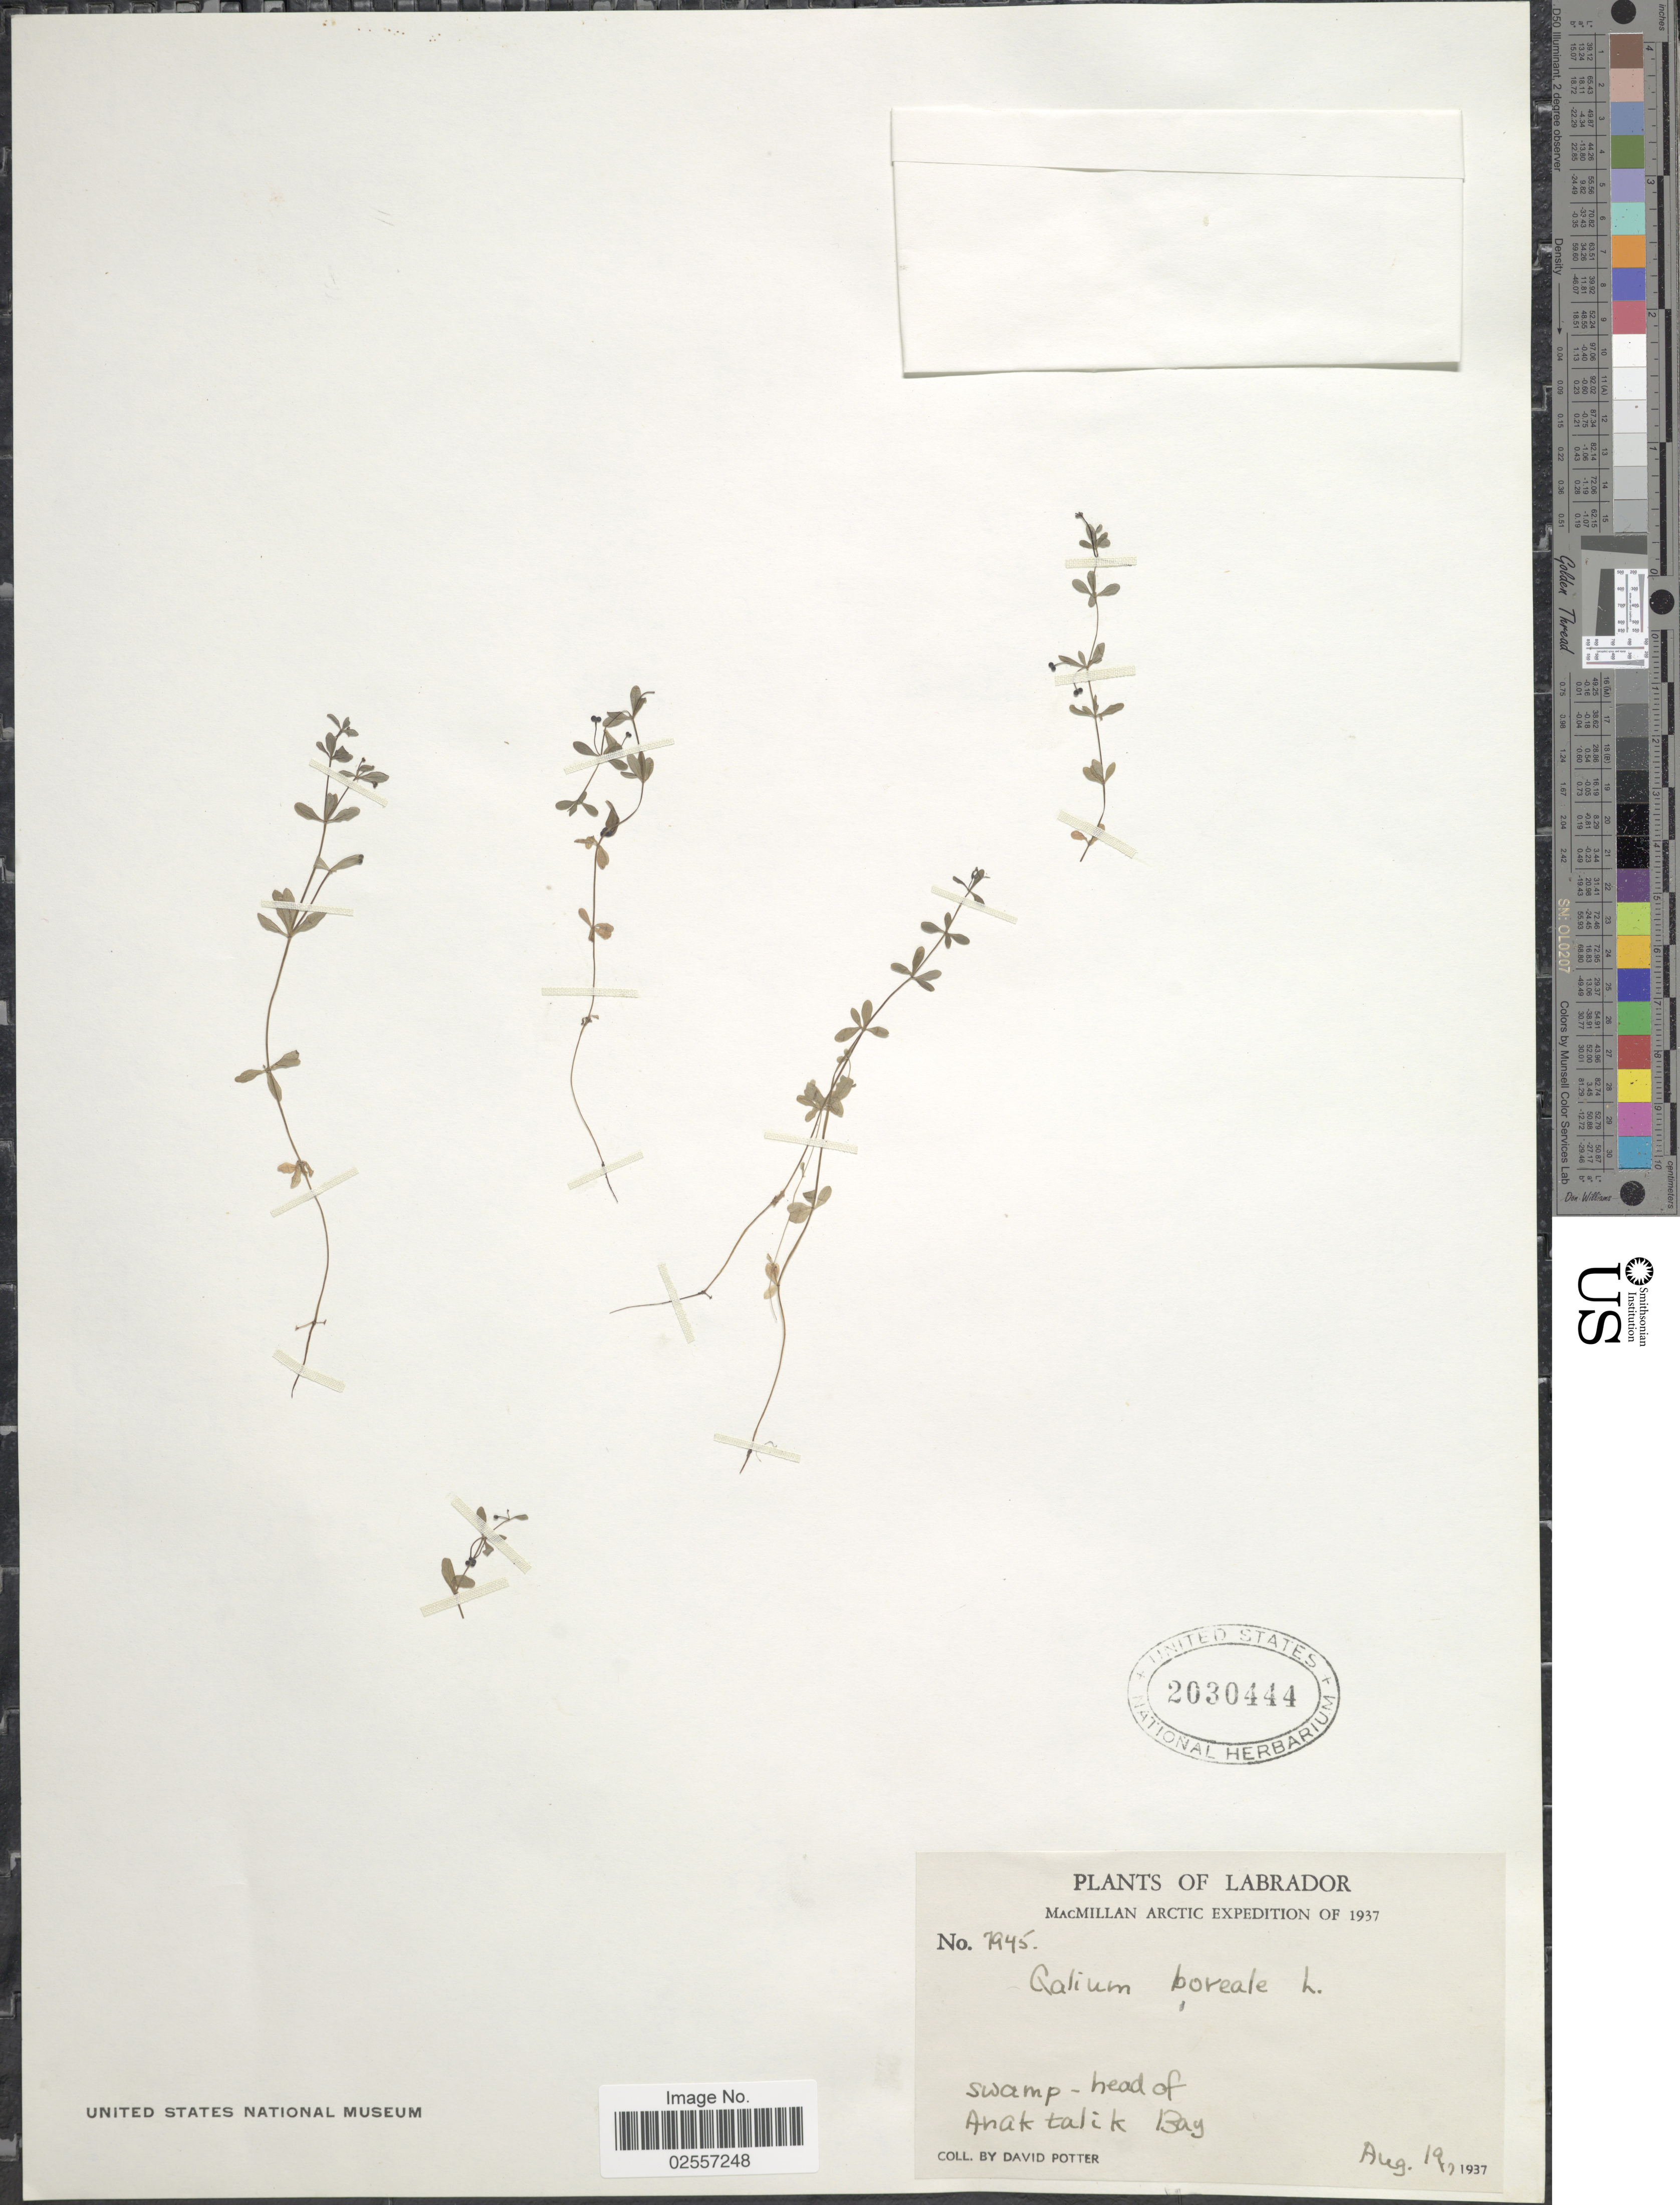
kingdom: Plantae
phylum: Tracheophyta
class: Magnoliopsida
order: Gentianales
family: Rubiaceae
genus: Galium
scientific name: Galium boreale L.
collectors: D. Potter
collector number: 7945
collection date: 1937-08-19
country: Canada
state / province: Newfoundland and Labrador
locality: Labrador. MacMillan Arctic. Head of Anaktalik Bay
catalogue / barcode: US 2030444